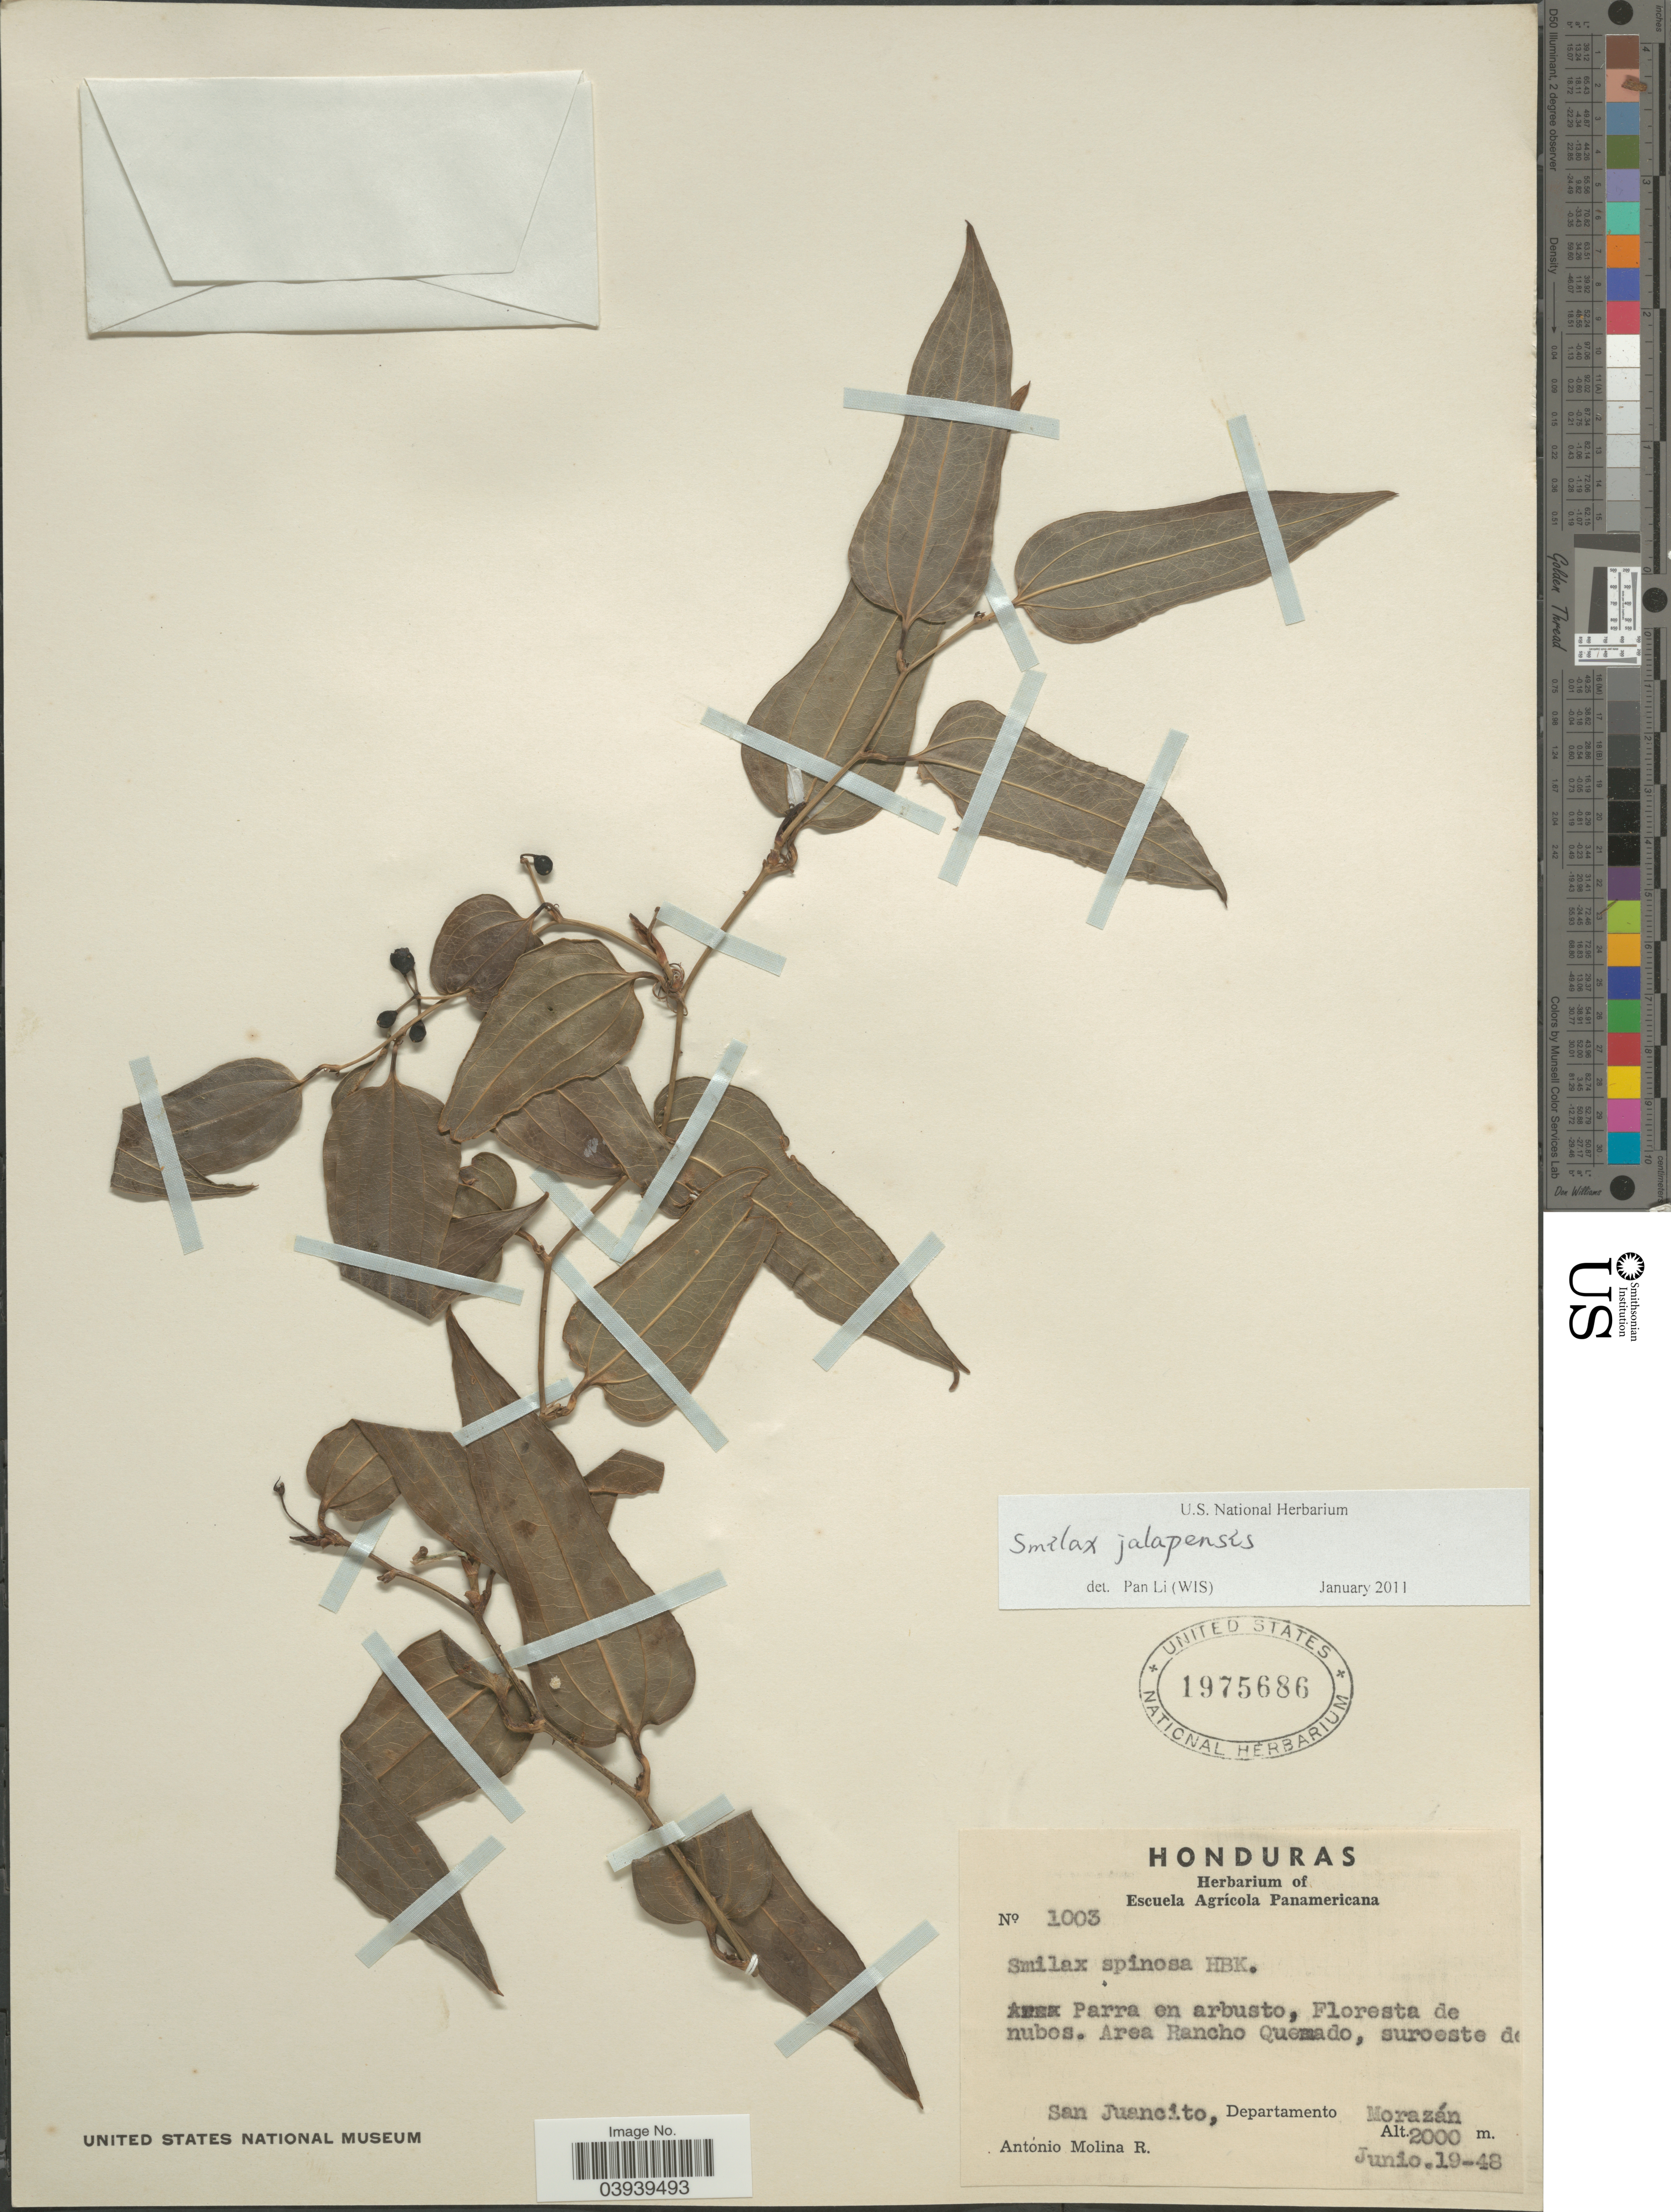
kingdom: Plantae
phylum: Tracheophyta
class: Liliopsida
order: Liliales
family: Smilacaceae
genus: Smilax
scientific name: Smilax jalapensis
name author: Schltdl.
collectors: A. Molina R.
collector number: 1003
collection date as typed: Transcribed d/m/y: 19/6/48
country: Honduras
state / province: Fco. Morazán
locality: Area Rancho Quemado, suroeste de San Juancito, Departamento Morazán.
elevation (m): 2000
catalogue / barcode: US 1975686